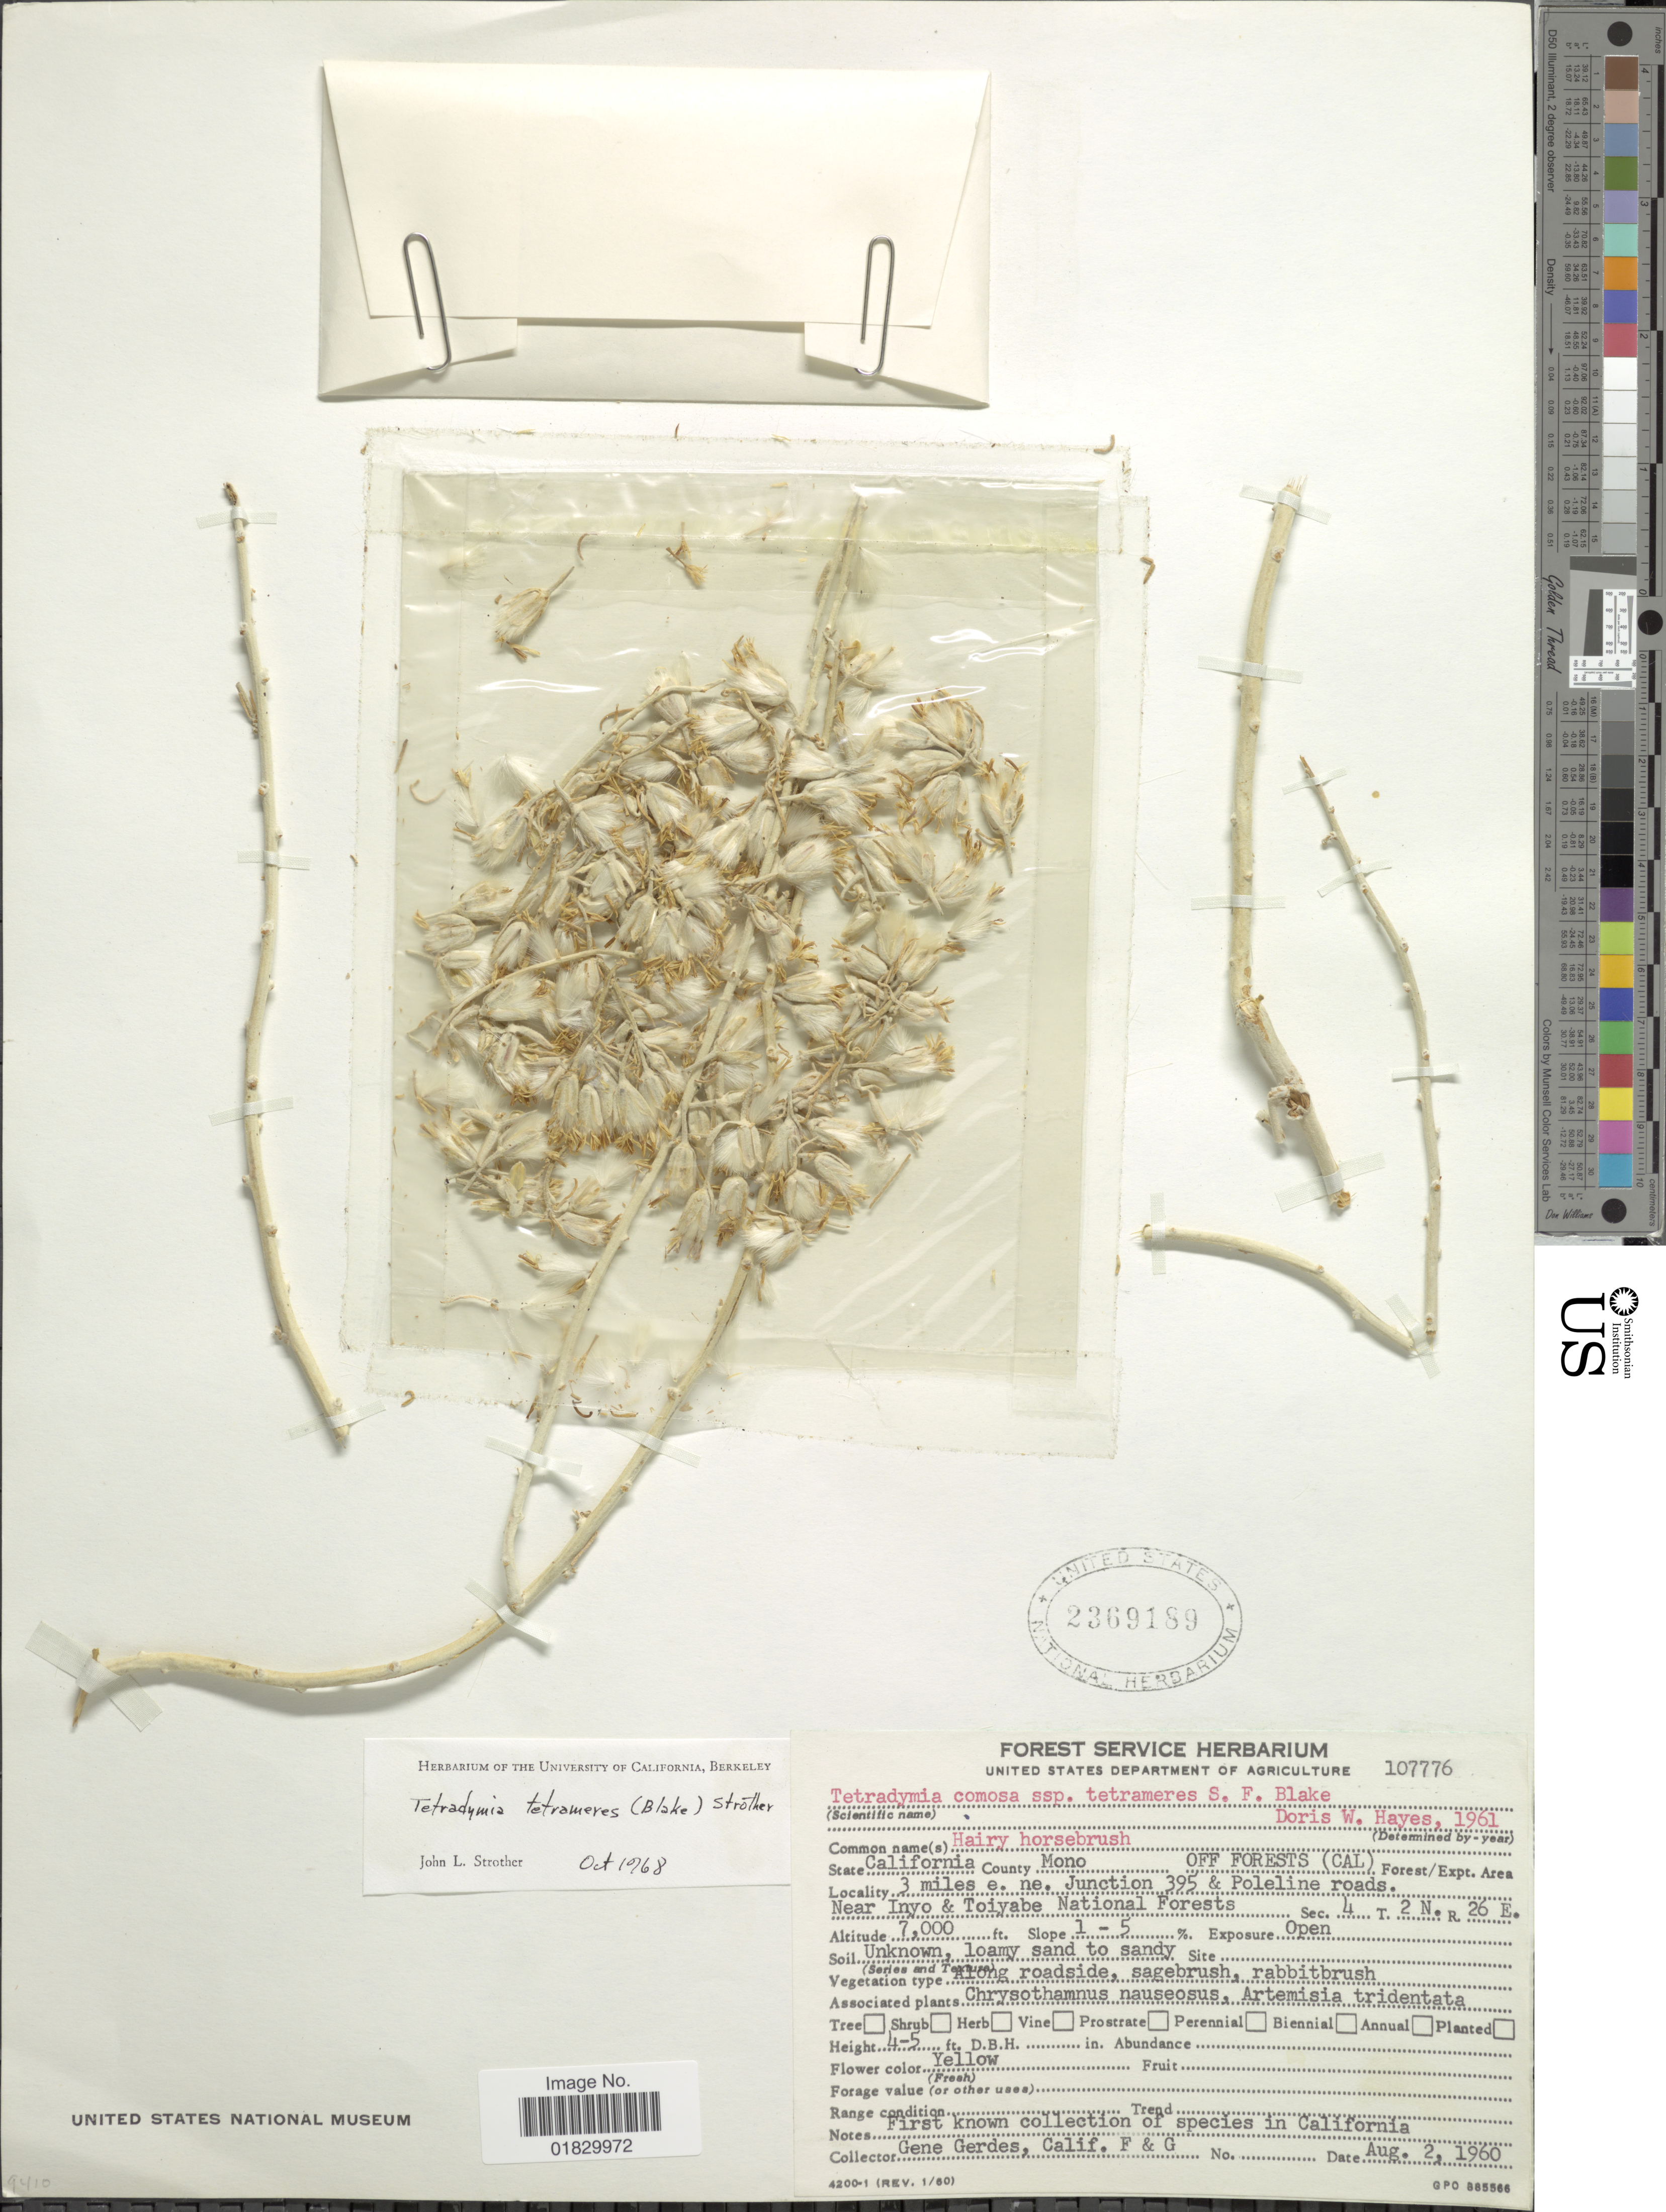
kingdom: Plantae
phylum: Tracheophyta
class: Magnoliopsida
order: Asterales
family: Asteraceae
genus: Tetradymia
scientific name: Tetradymia tetrameres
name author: (S.F. Blake) Strother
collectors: G. Gerdes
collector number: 107776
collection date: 1960-08-02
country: United States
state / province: California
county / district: Mono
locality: State California, County Mono, 3 miles e. ne. Junction 395 & Poleline roads, Near Inyo & Toiyabe National Forests, Sec. 4 T. 2 N. R 26 E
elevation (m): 2134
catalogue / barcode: US 2369189